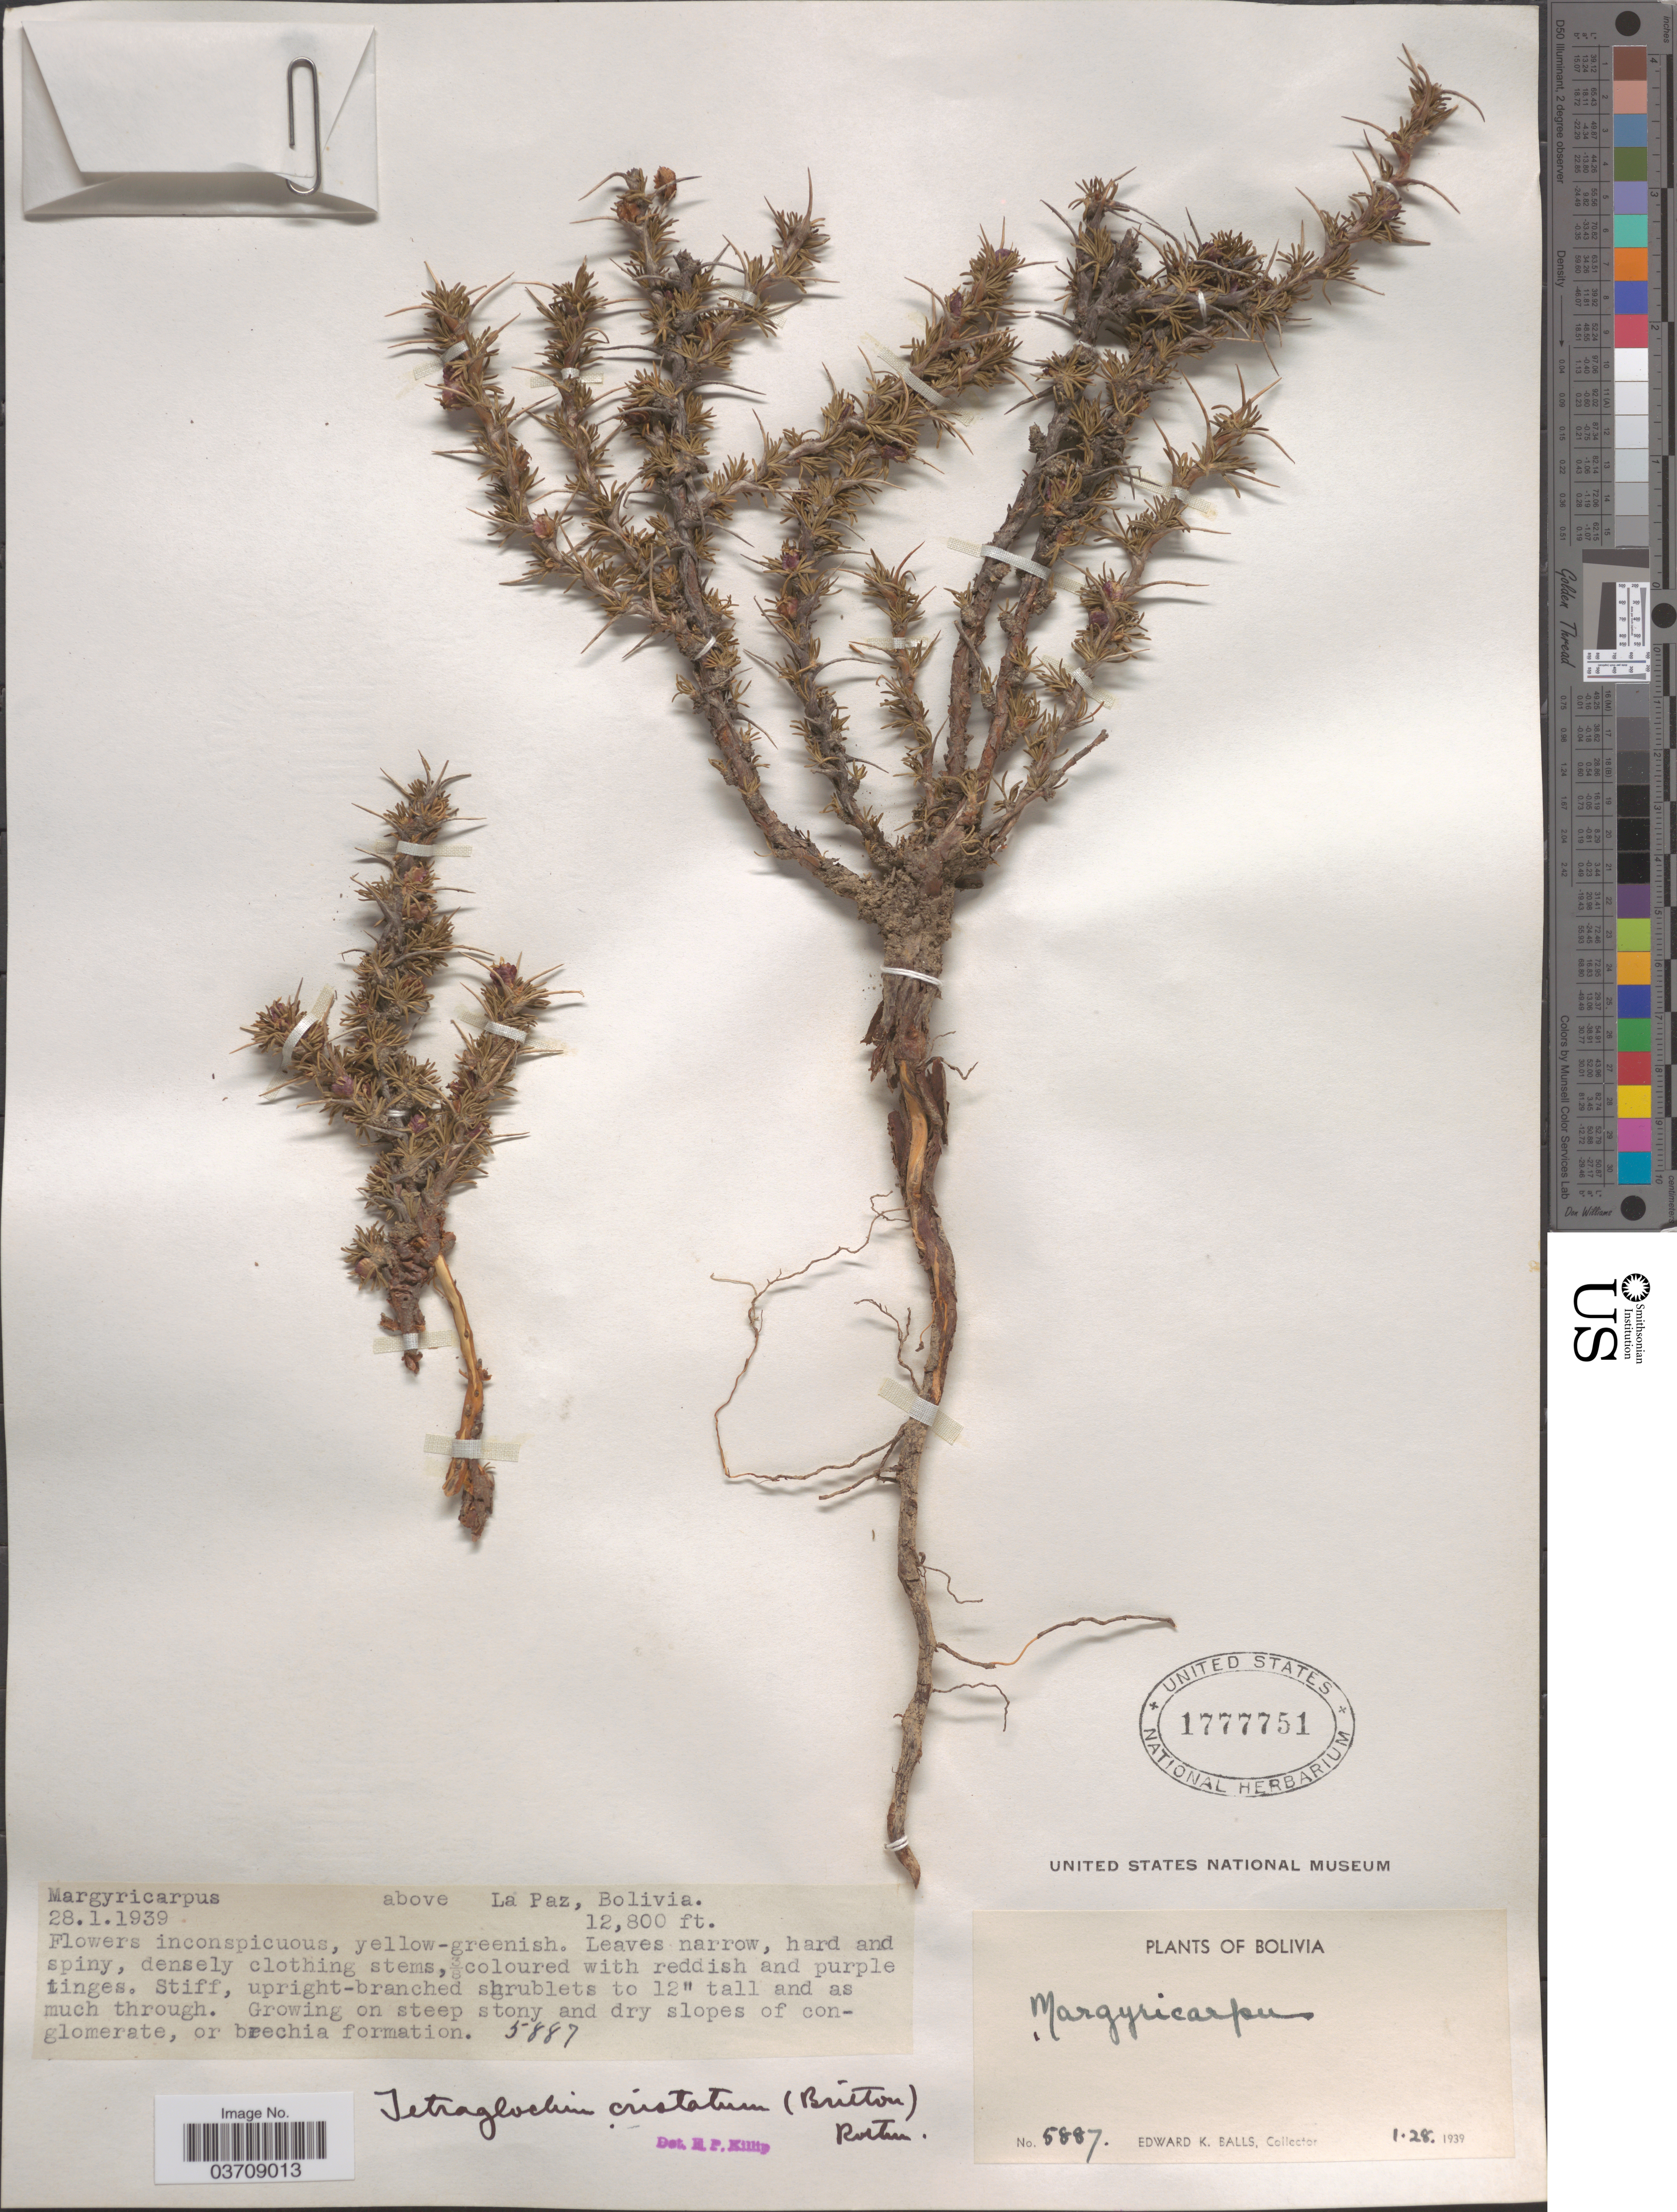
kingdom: Plantae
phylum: Tracheophyta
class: Magnoliopsida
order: Rosales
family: Rosaceae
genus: Tetraglochin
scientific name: Tetraglochin cristatum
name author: Rothm.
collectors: E. K. Balls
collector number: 5887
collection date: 1939-01-28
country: Bolivia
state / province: La Paz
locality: Above La Paz.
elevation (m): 3901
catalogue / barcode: US 1777751